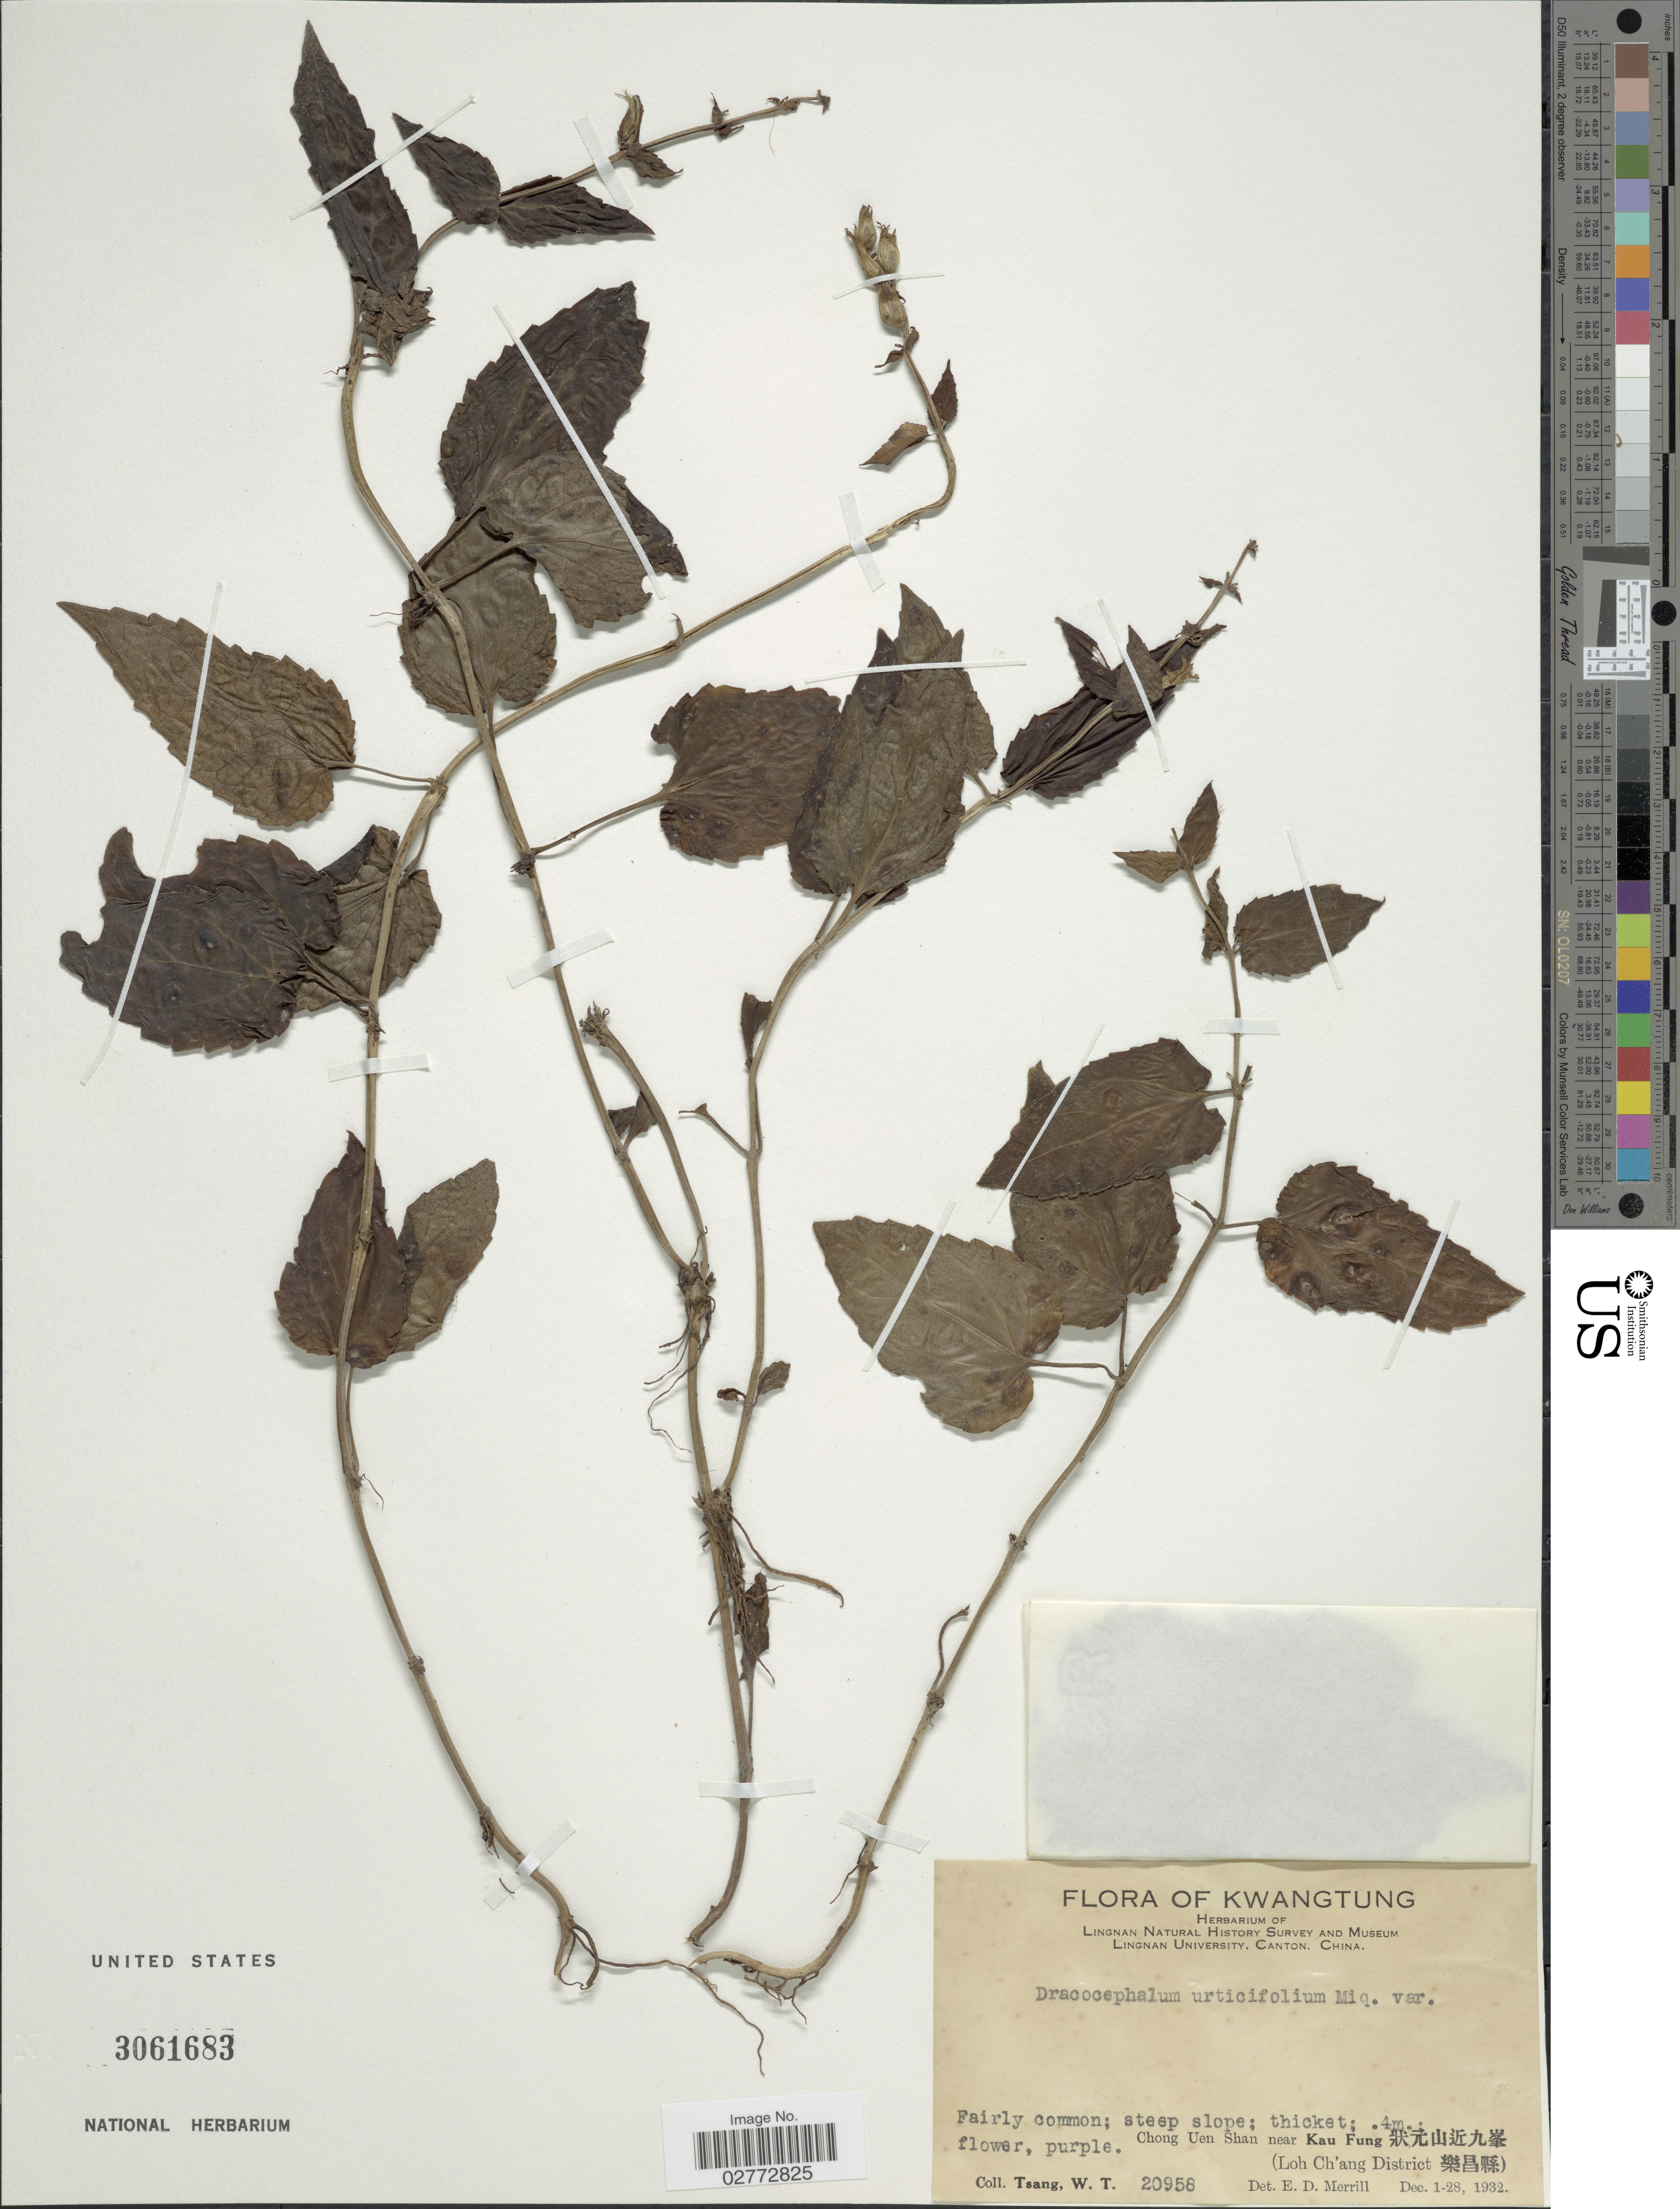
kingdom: Plantae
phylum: Tracheophyta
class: Magnoliopsida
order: Lamiales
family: Lamiaceae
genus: Dracocephalum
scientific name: Dracocephalum urticifolium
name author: Miq.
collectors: W. T. Tsang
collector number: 20958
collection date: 1932-12-01/1932-12-28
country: China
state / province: Guangdong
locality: Kwangtung. Chong Uen Shan near Kau Fung X. (Loh Ch'ang District X).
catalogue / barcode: US 3061683